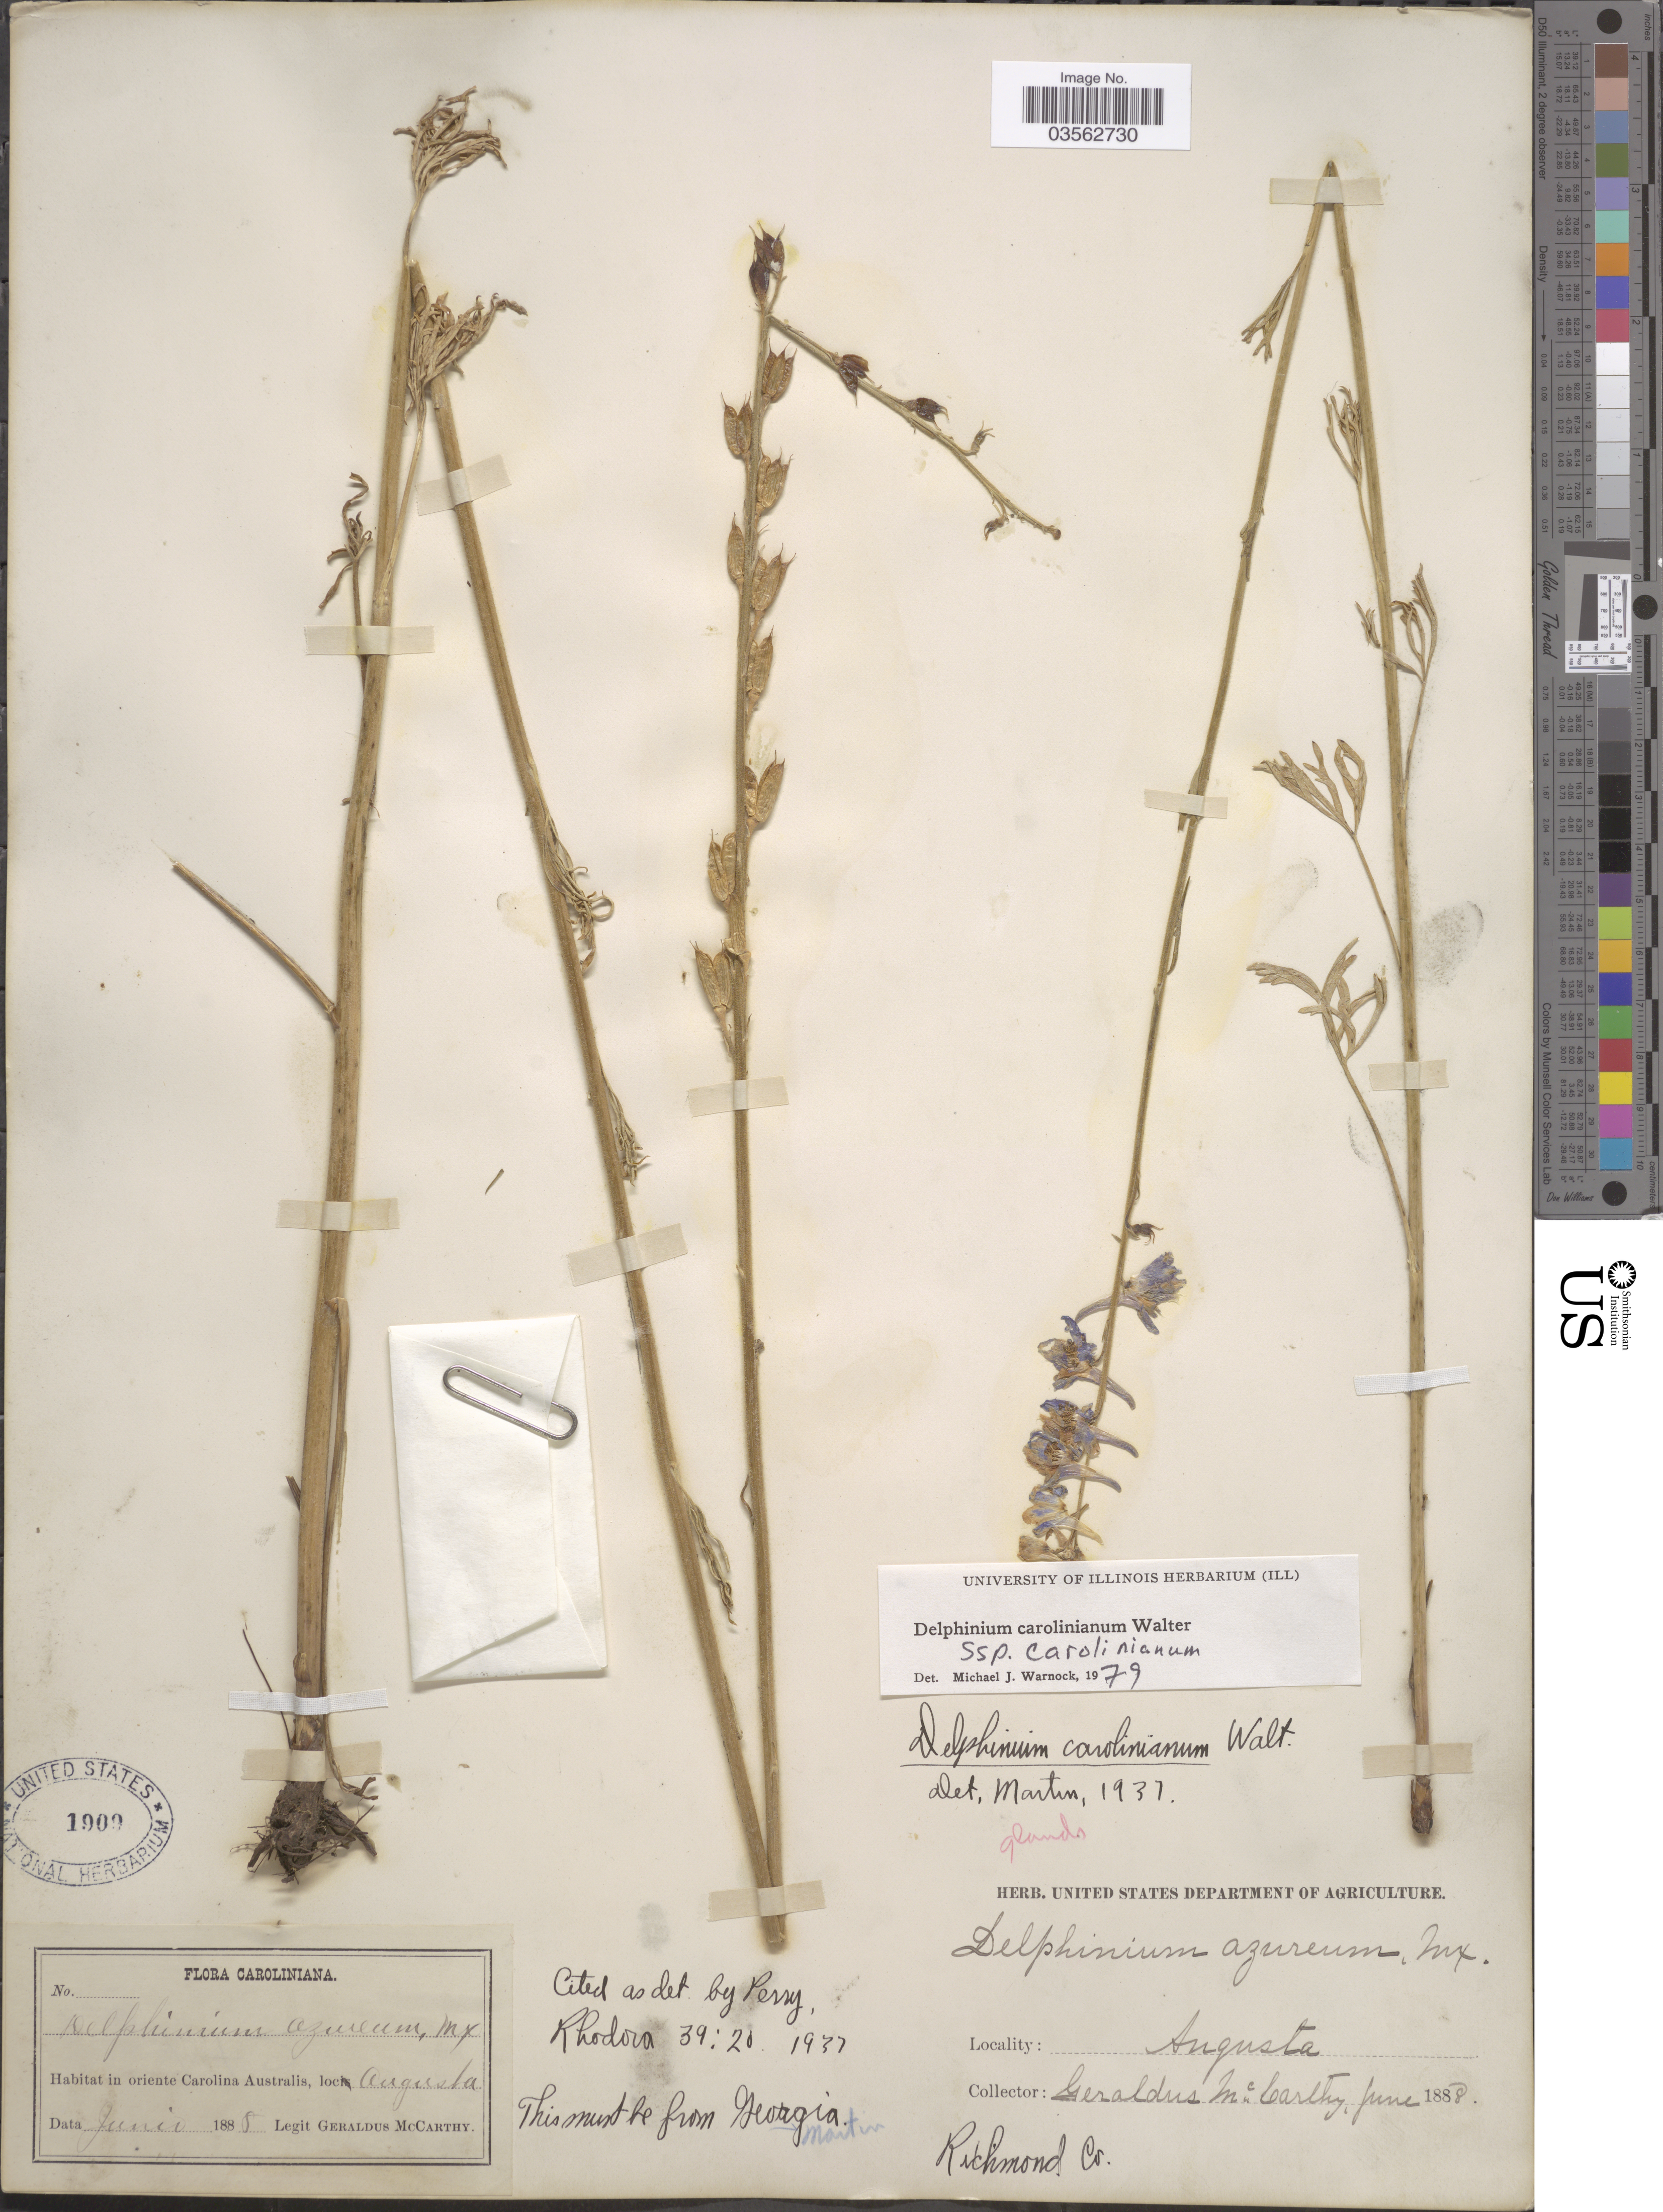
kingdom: Plantae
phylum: Tracheophyta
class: Magnoliopsida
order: Ranunculales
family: Ranunculaceae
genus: Delphinium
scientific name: Delphinium carolinianum subsp. carolinianum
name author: Walter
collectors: M. McCarthy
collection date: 1888-06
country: United States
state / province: South Carolina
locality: Caroliniana. Oriente Carolina Australis, Augusta. Richmond Co.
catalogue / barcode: US 1909